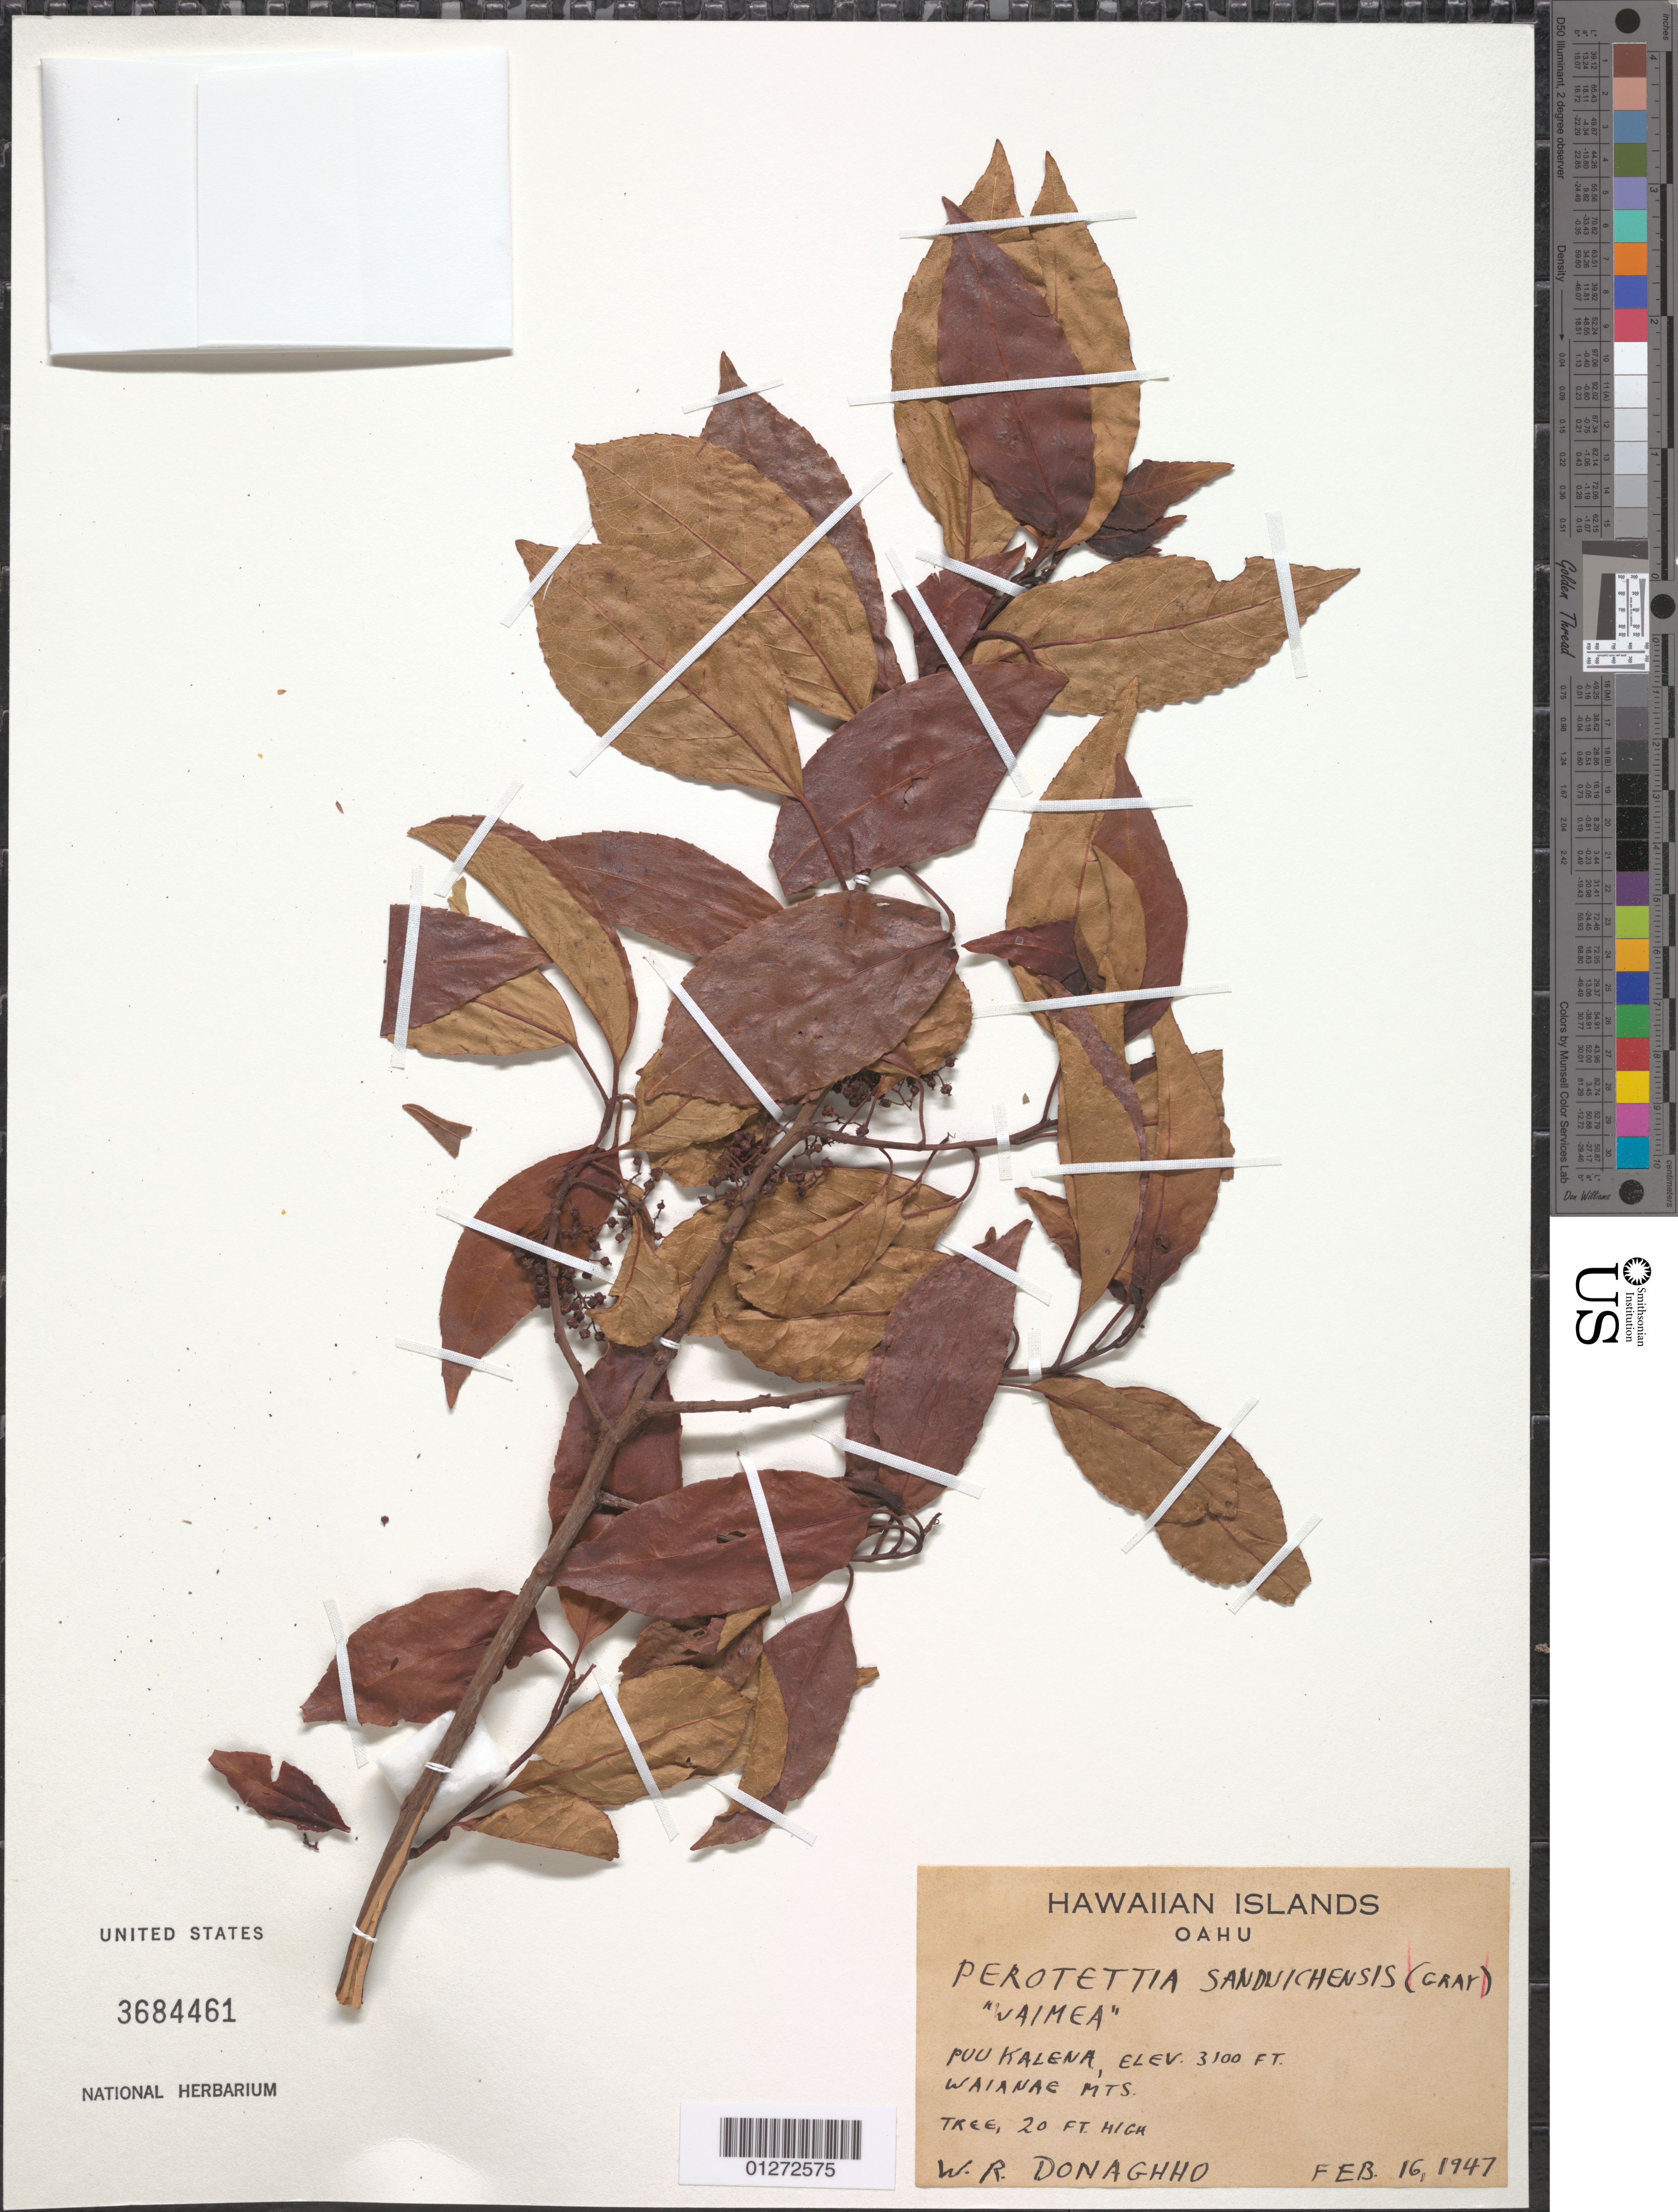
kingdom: Plantae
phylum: Tracheophyta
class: Magnoliopsida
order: Huerteales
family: Dipentodontaceae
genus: Perrottetia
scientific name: Perrottetia sandwicensis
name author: A. Gray in Wilkes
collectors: W. Donaghho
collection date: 1947-02-16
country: United States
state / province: Hawaii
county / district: Honolulu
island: Oahu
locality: Puu Kalena, Waianae Mts.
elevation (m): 945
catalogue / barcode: US 3684461